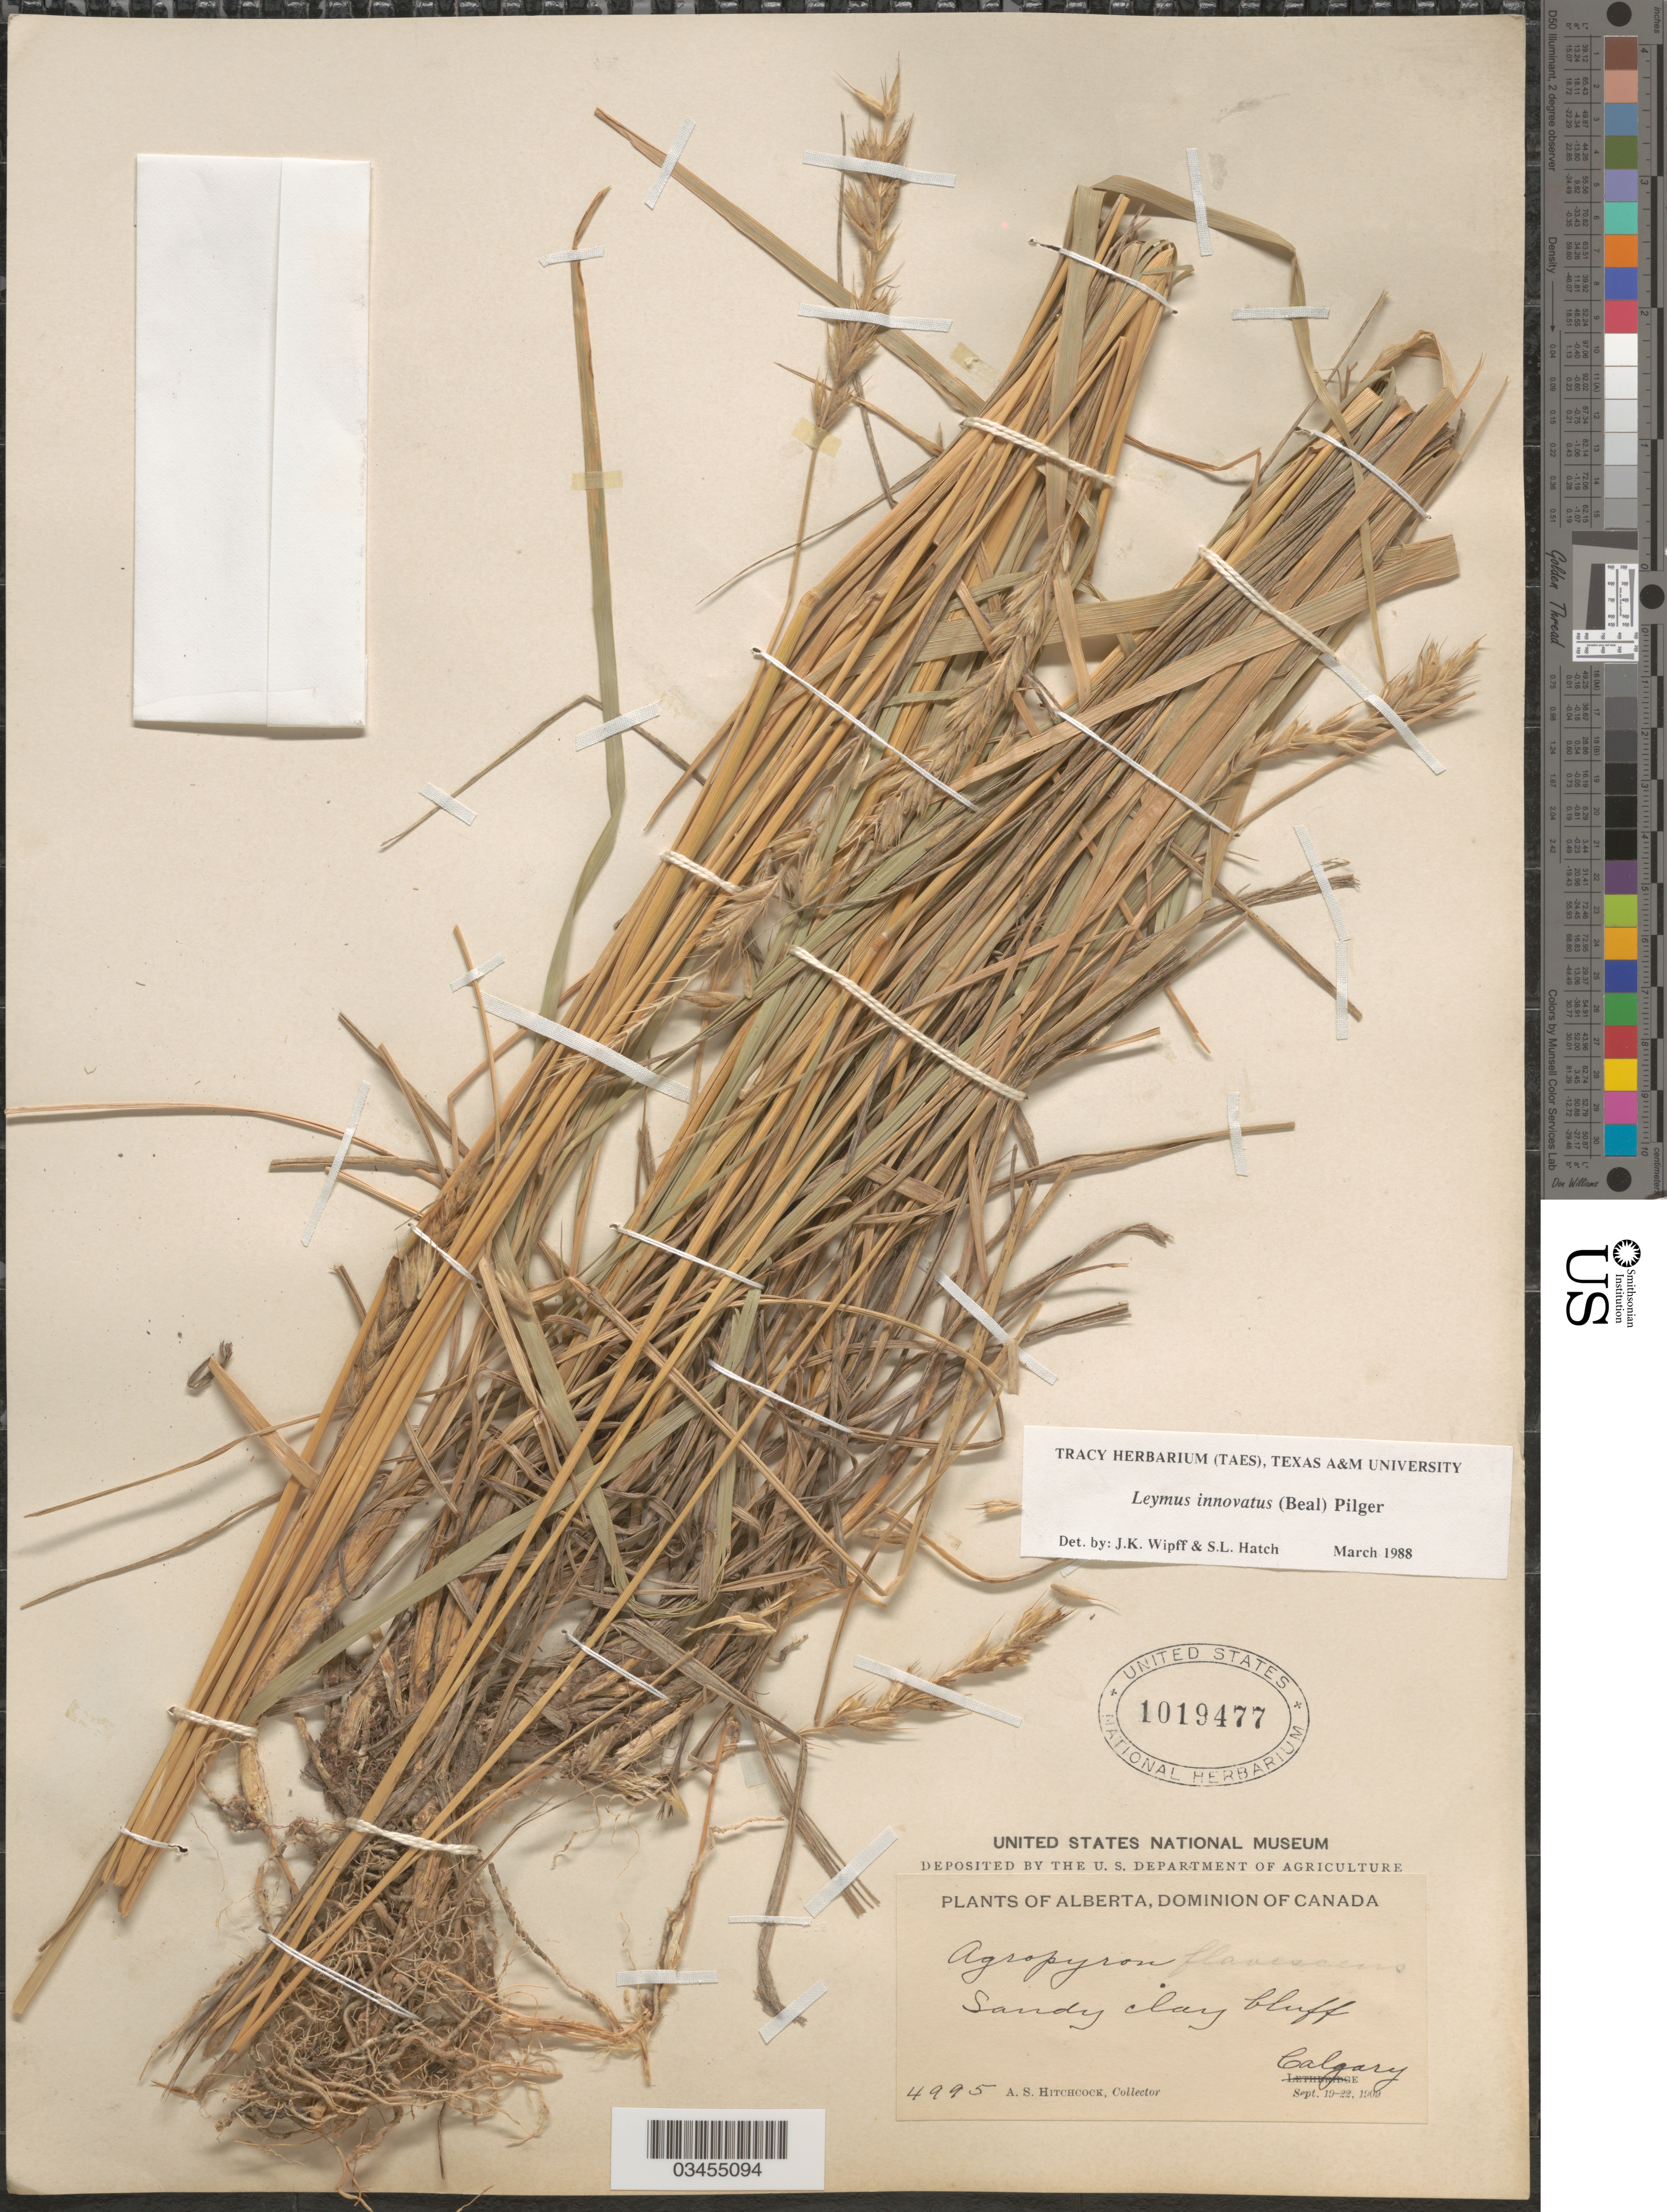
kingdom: Plantae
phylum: Tracheophyta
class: Liliopsida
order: Poales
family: Poaceae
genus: Leymus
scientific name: Leymus innovatus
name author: (W.J. Beal) Pilg.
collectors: A. S. Hitchcock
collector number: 4995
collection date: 1909-09-19/1909-09-22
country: Canada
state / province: Alberta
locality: Dominion of Canada. Sandy clay bluff. Calgary.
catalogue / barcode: US 1019477